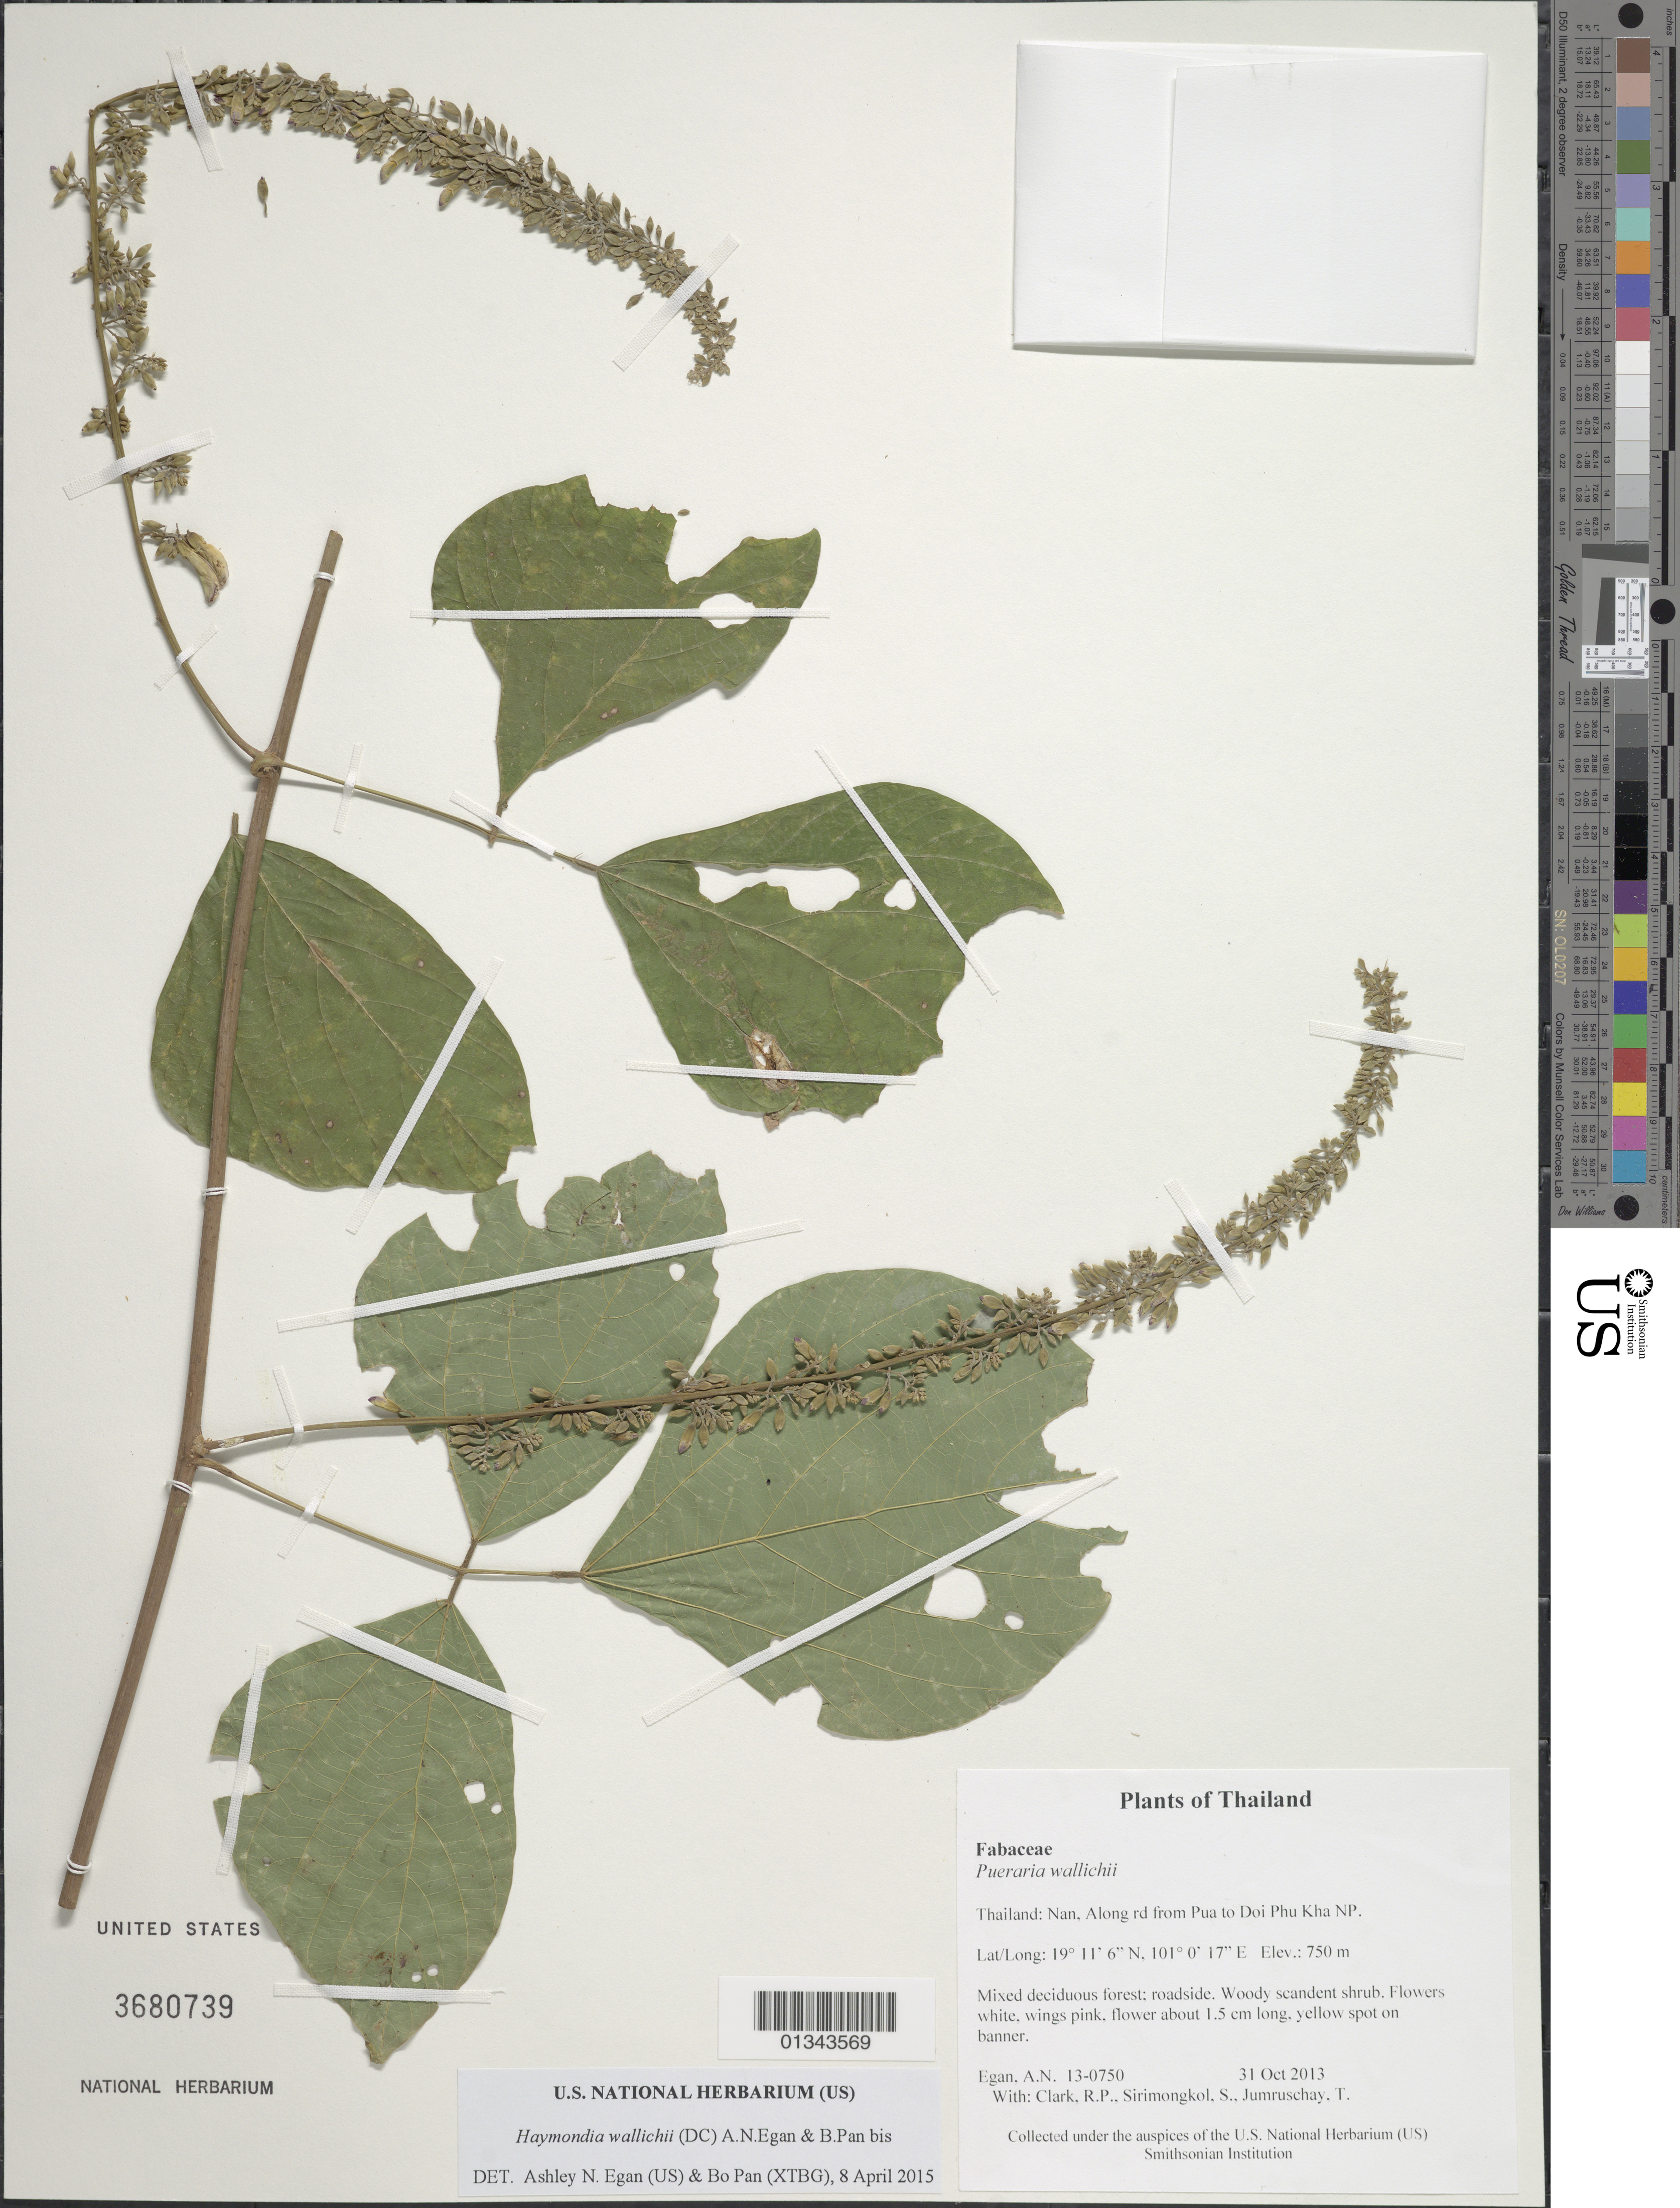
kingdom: Plantae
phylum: Tracheophyta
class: Magnoliopsida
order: Fabales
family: Fabaceae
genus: Haymondia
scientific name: Haymondia wallichii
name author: (DC.) A.N. Egan & B. Pan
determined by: Egan, Ashley N.; Pan, B.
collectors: A. N. Egan, R. P. Clark, S. Sirimongkol & T. Jumruschay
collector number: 13-0750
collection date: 2013-10-31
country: Thailand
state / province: Nan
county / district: Pua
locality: Along rd from Pua to Doi Phu Kha NP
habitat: Mixed deciduous forest; roadside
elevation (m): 750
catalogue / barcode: US 3680739